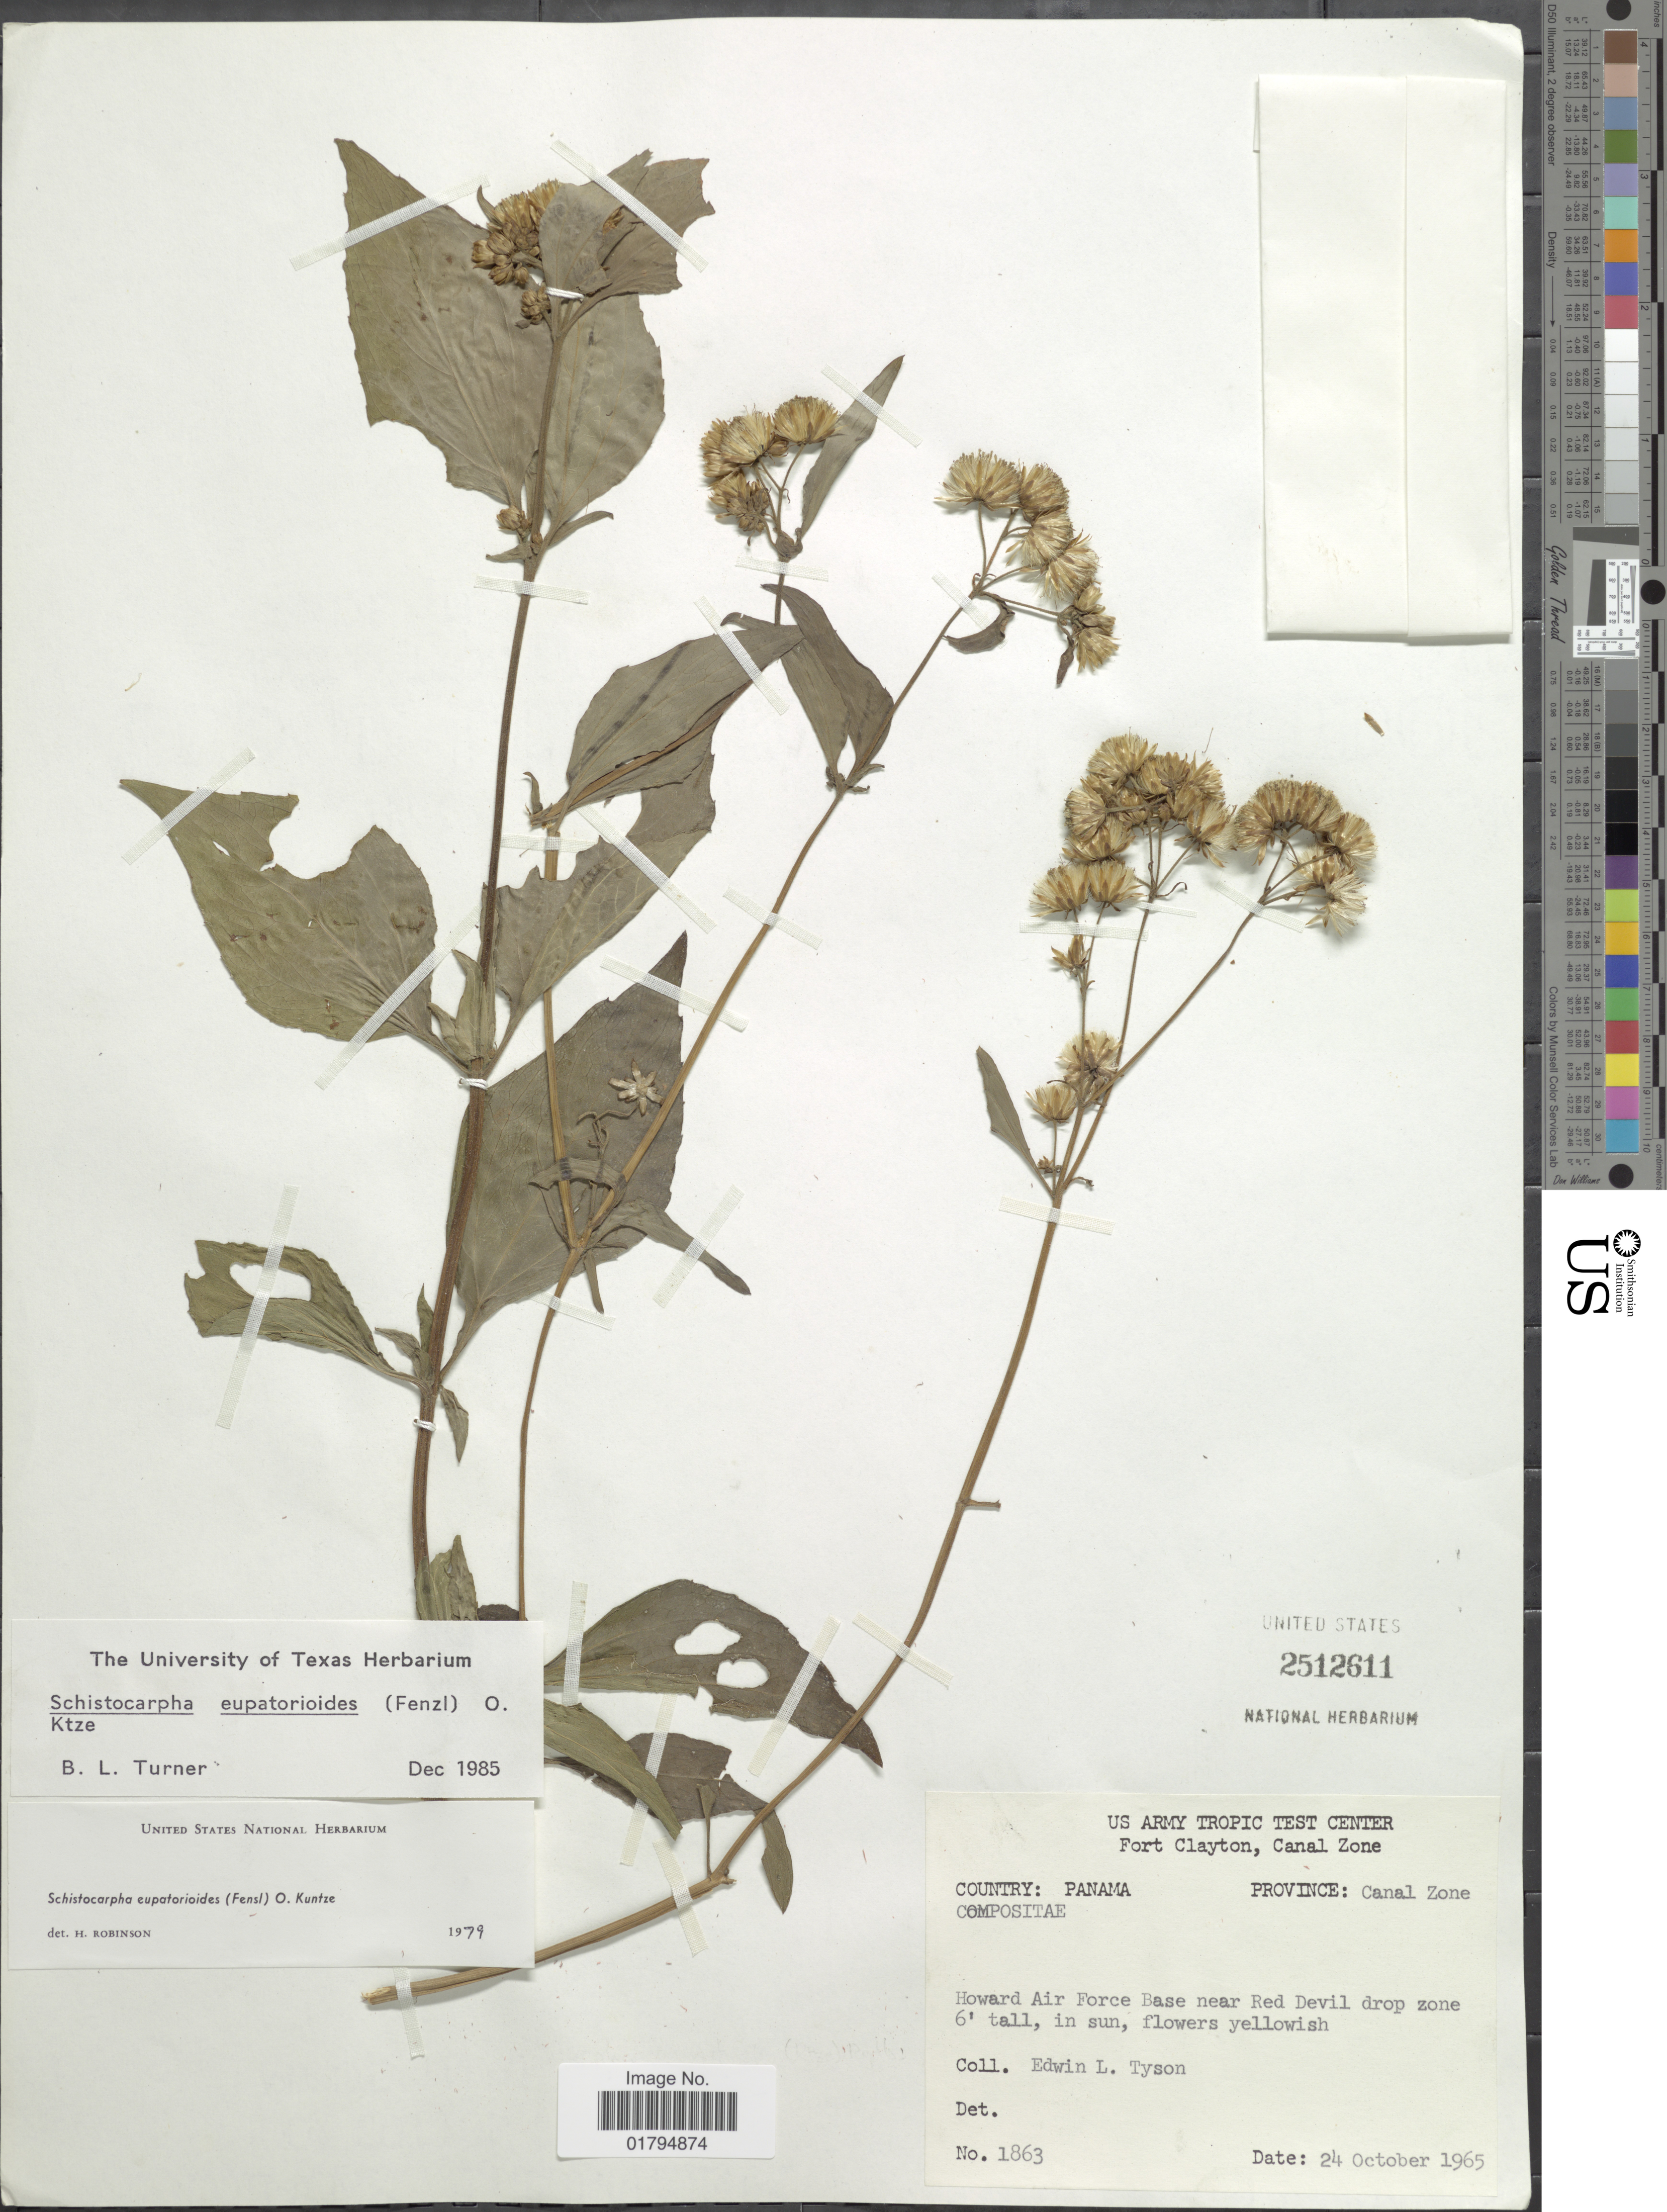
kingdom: Plantae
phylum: Tracheophyta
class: Magnoliopsida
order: Asterales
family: Asteraceae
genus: Schistocarpha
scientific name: Schistocarpha eupatorioides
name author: (Fenzl) Kuntze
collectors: E. L. Tyson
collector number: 1863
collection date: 1965-10-24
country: Panama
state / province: Colón / Panamá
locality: Canal Zone, Howard Air Force Base near Red Evil drop zone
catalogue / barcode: US 2512611